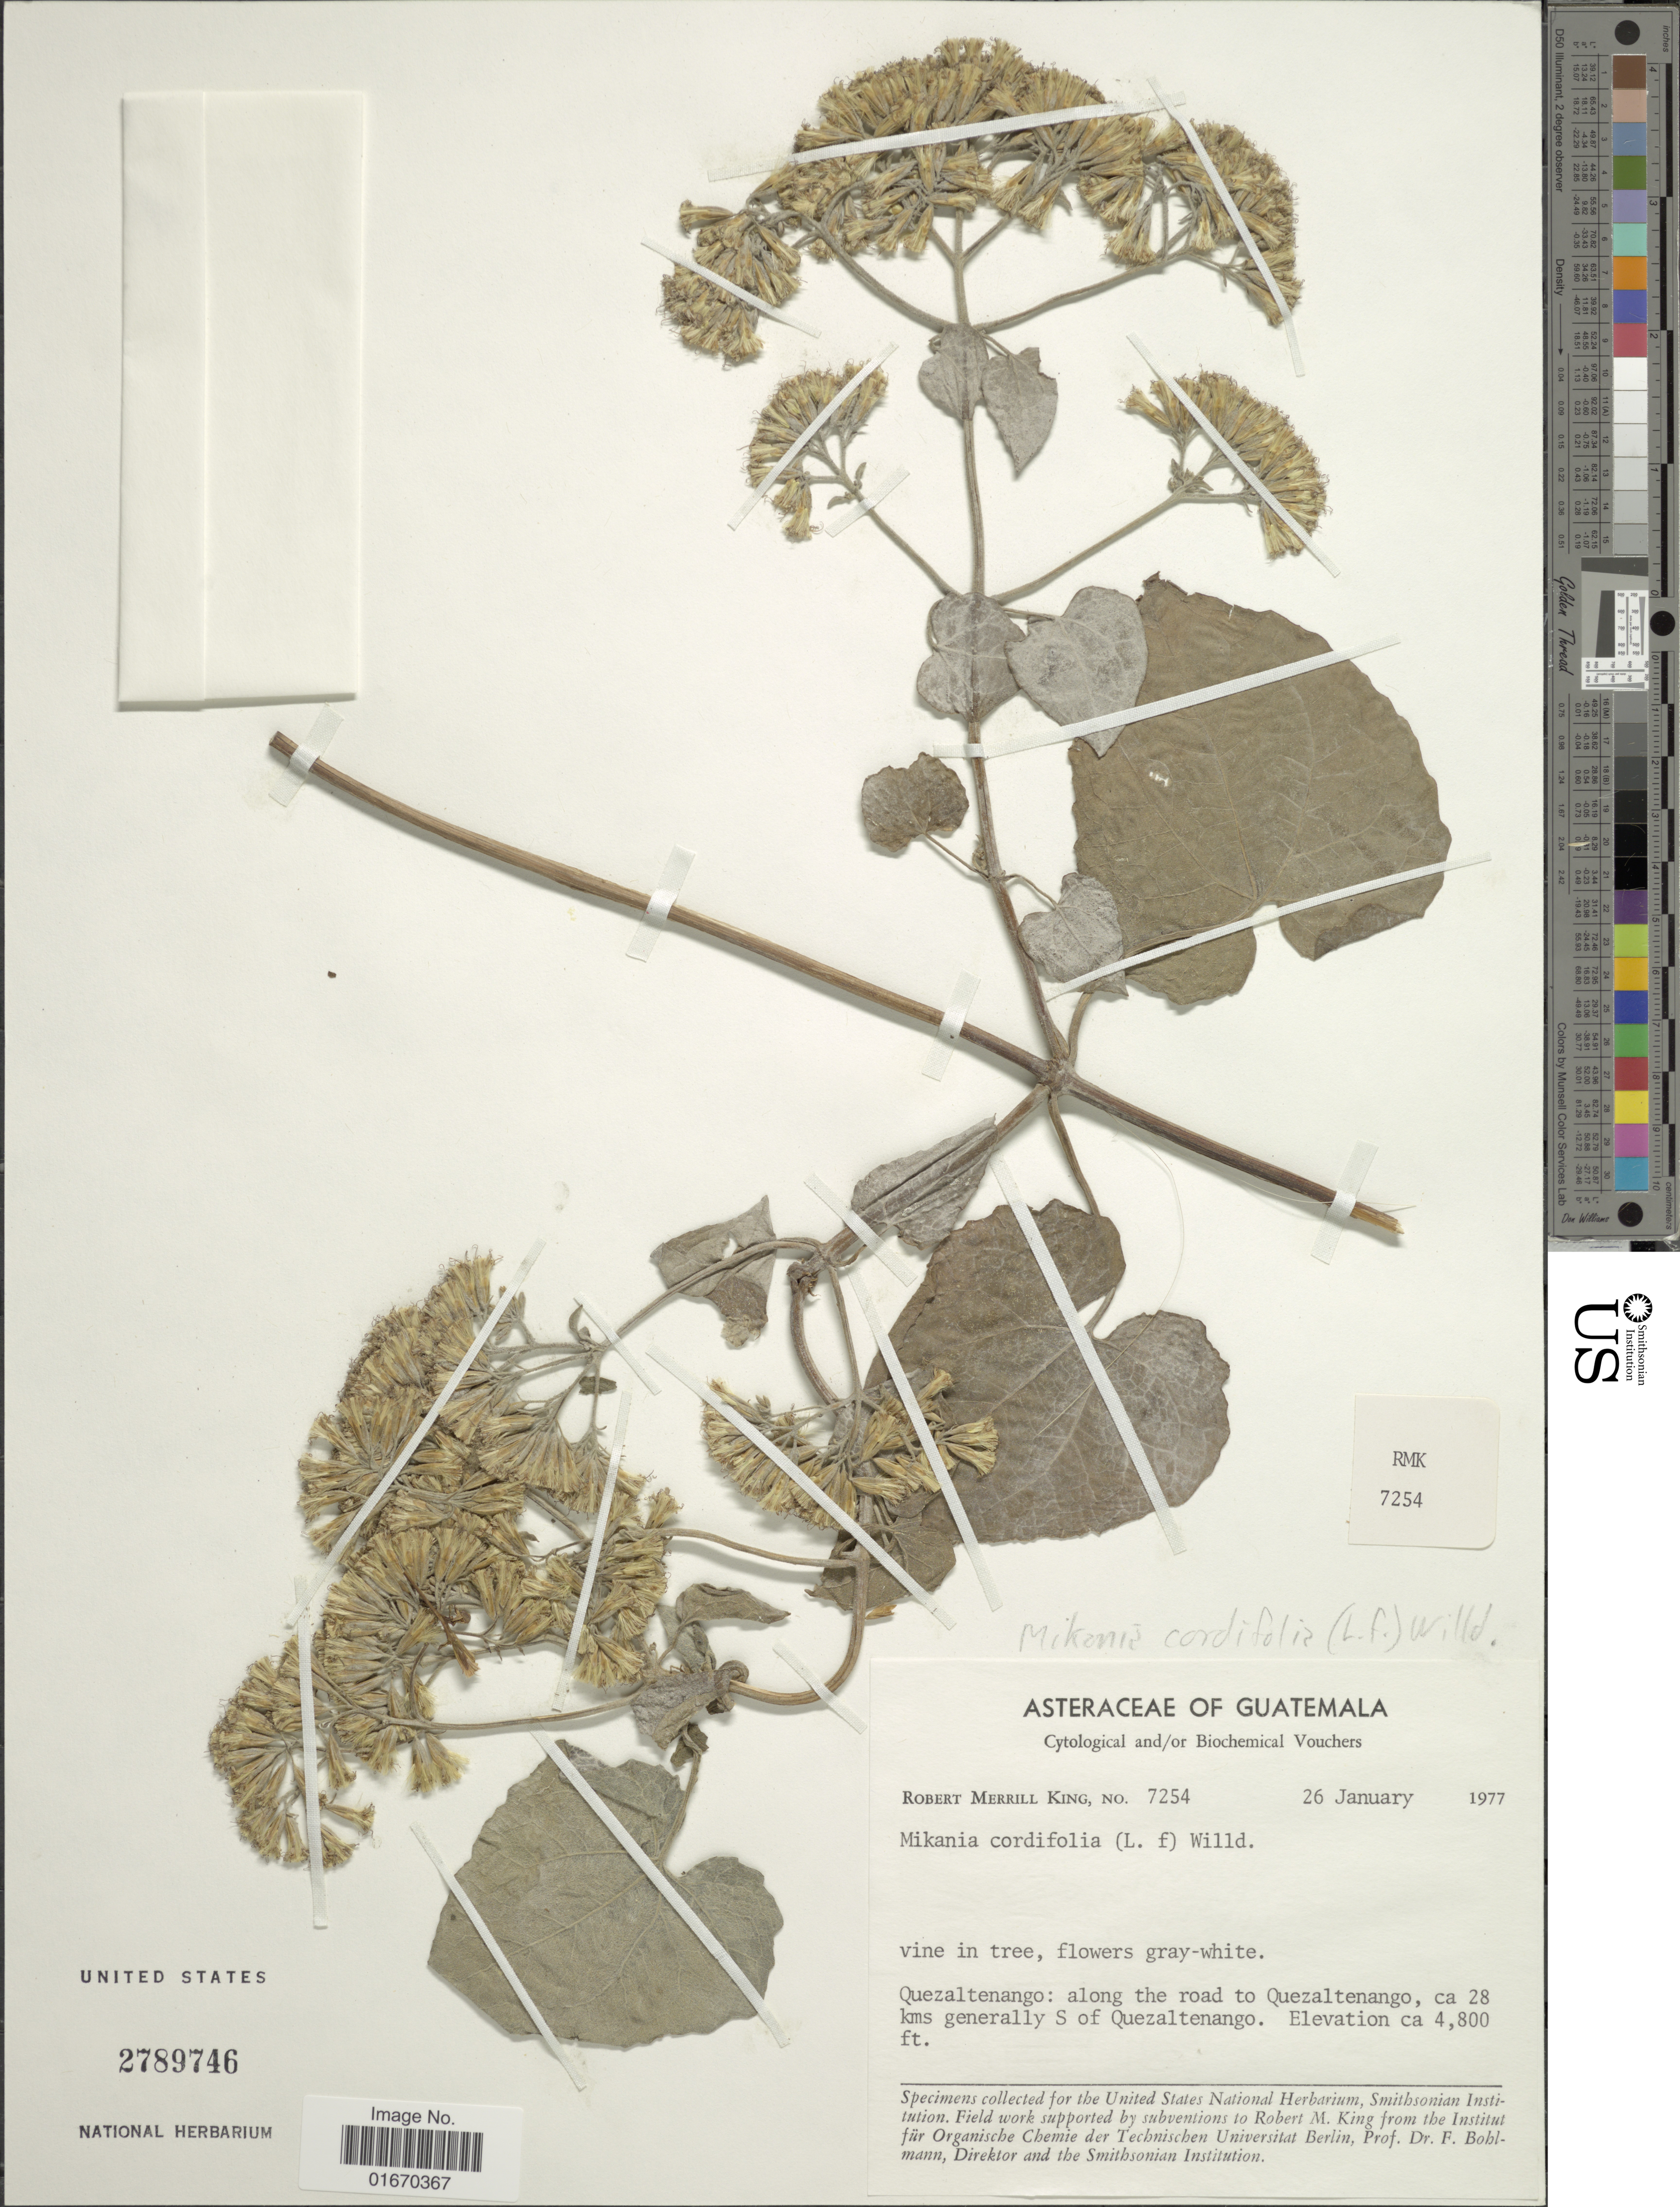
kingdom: Plantae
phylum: Tracheophyta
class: Magnoliopsida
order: Asterales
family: Asteraceae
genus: Mikania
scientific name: Mikania cordifolia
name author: Kunth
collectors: R. M. King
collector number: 7254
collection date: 1977-01-26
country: Guatemala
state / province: Quetzaltenango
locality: Along the road to Quezaltenango, ca 28 kms generally S of Quezaltenango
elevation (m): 1463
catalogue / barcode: US 2789746